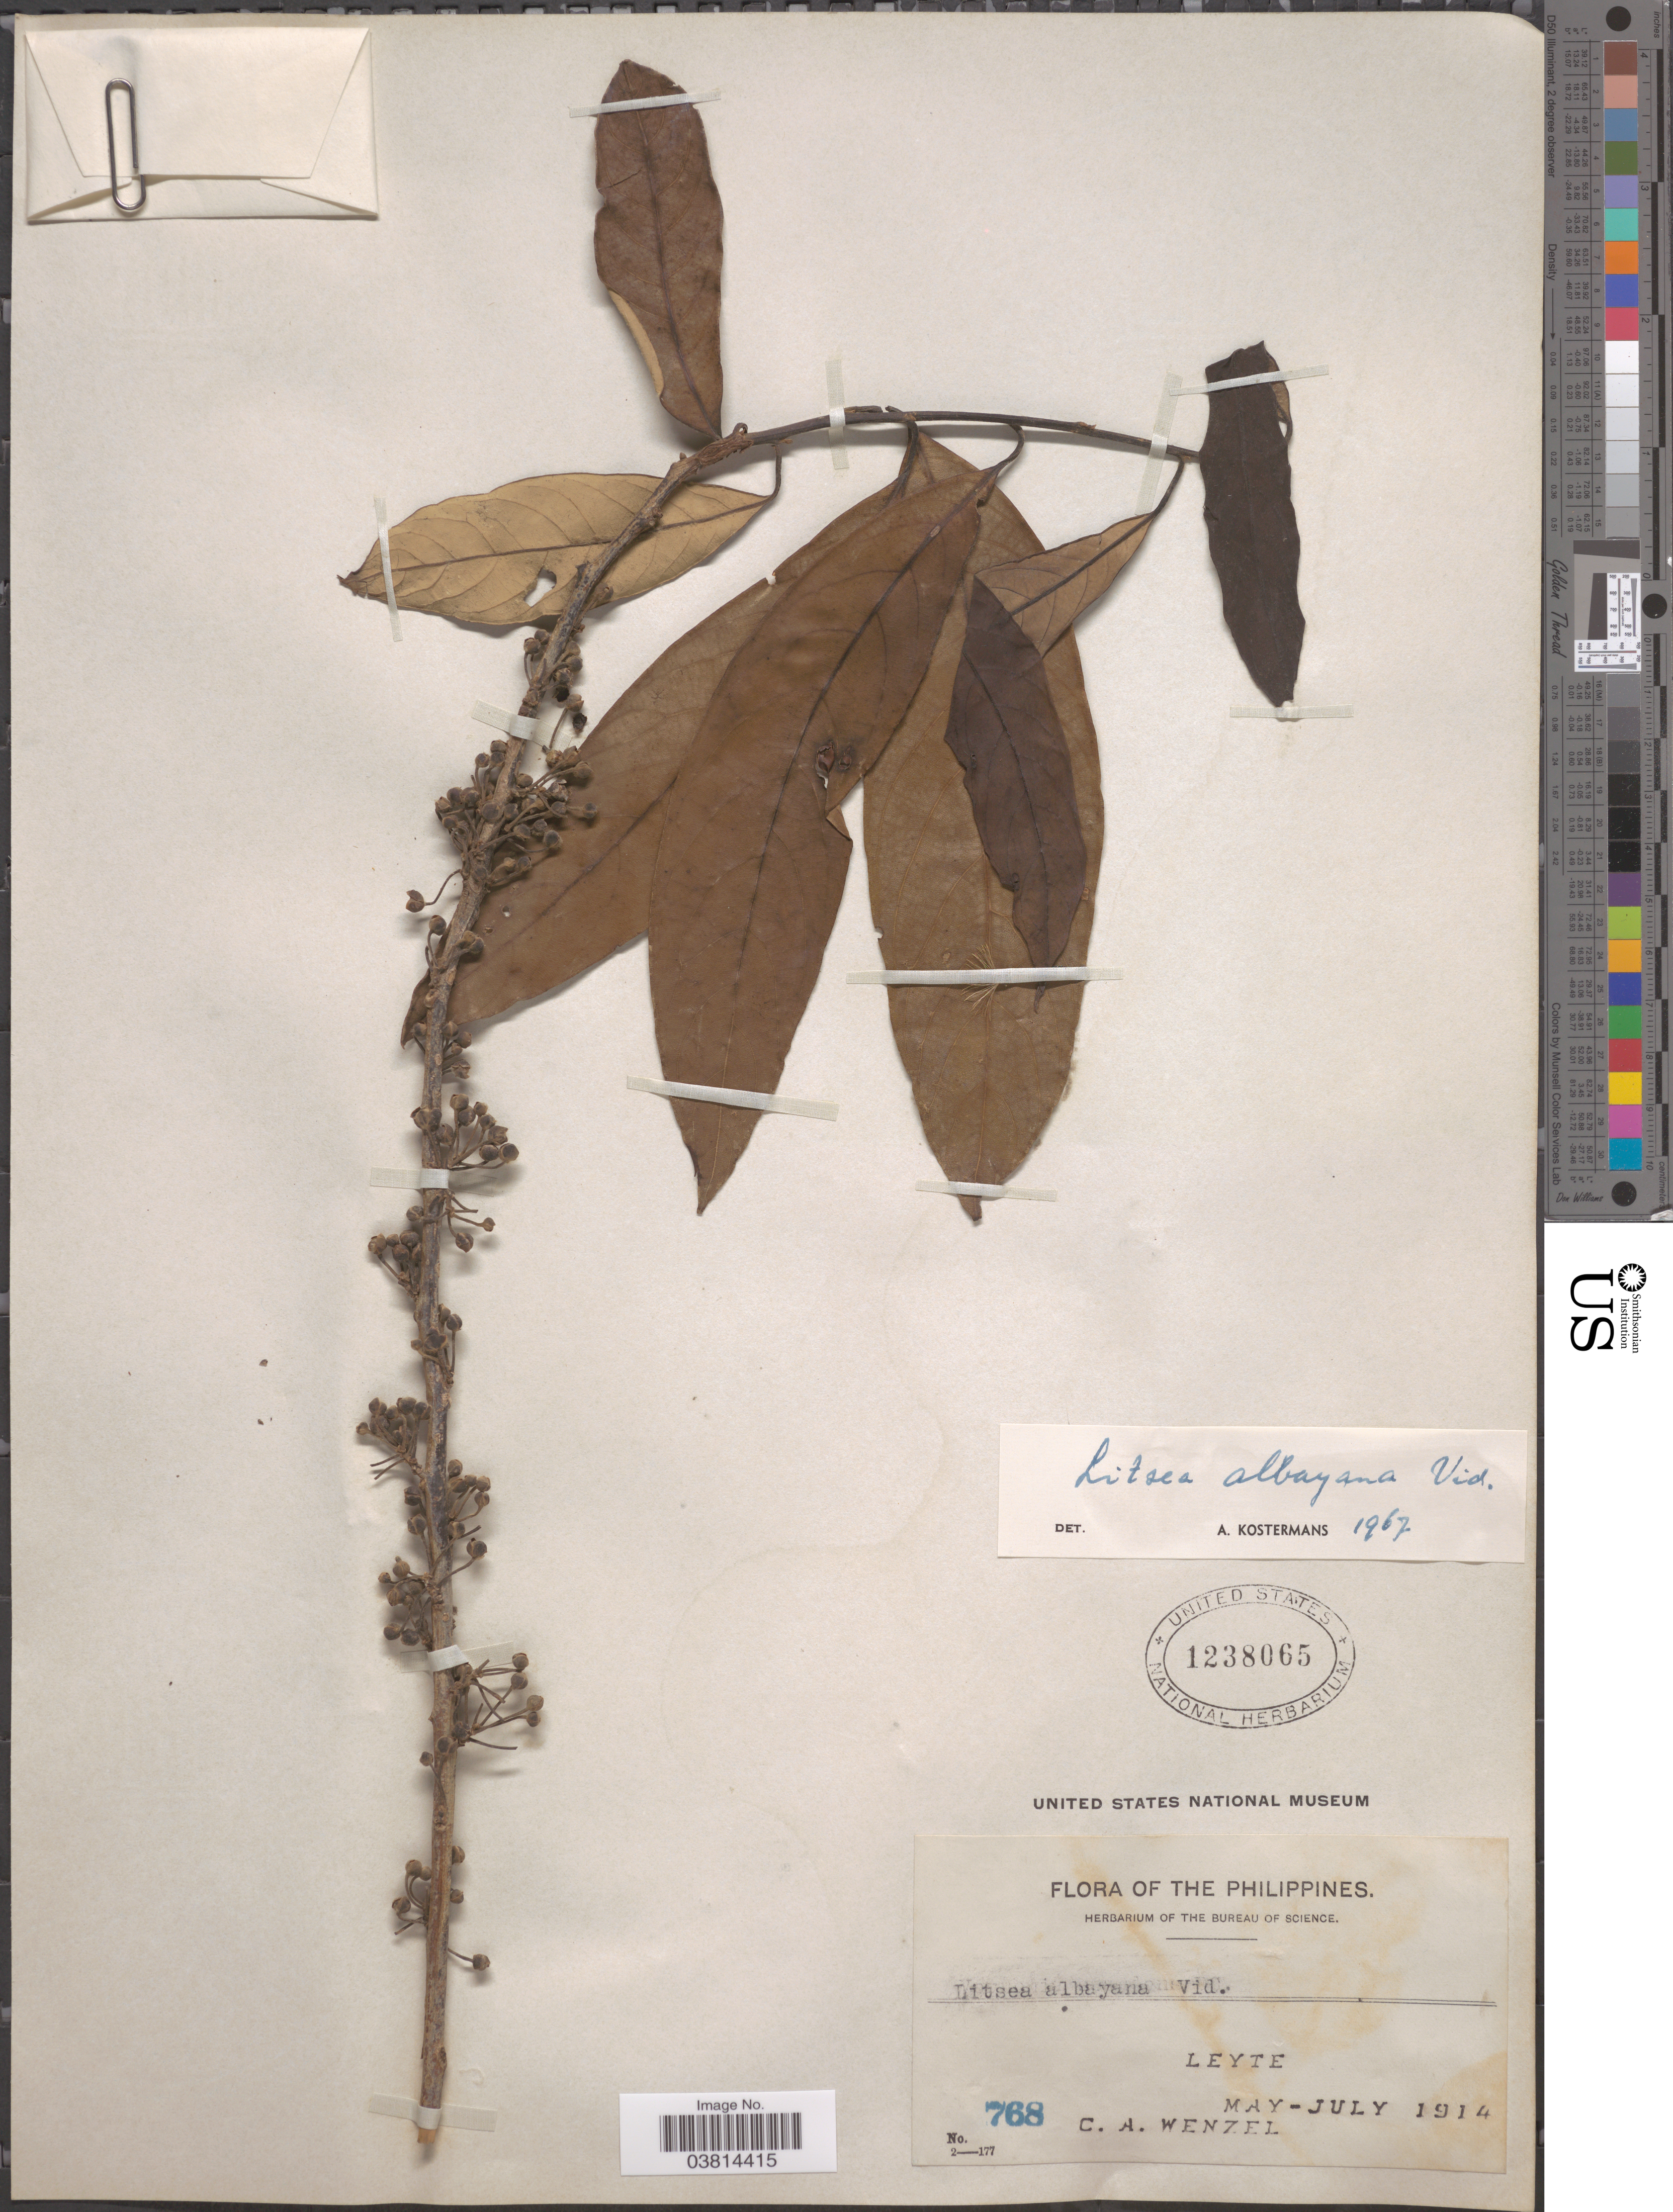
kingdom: Plantae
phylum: Tracheophyta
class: Magnoliopsida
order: Laurales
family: Lauraceae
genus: Litsea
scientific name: Litsea albayana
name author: S. Vidal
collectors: C. Wenzel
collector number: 768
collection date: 1914-05/1914-07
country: Philippines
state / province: Eastern Visayas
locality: Leyte.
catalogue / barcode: US 1238065